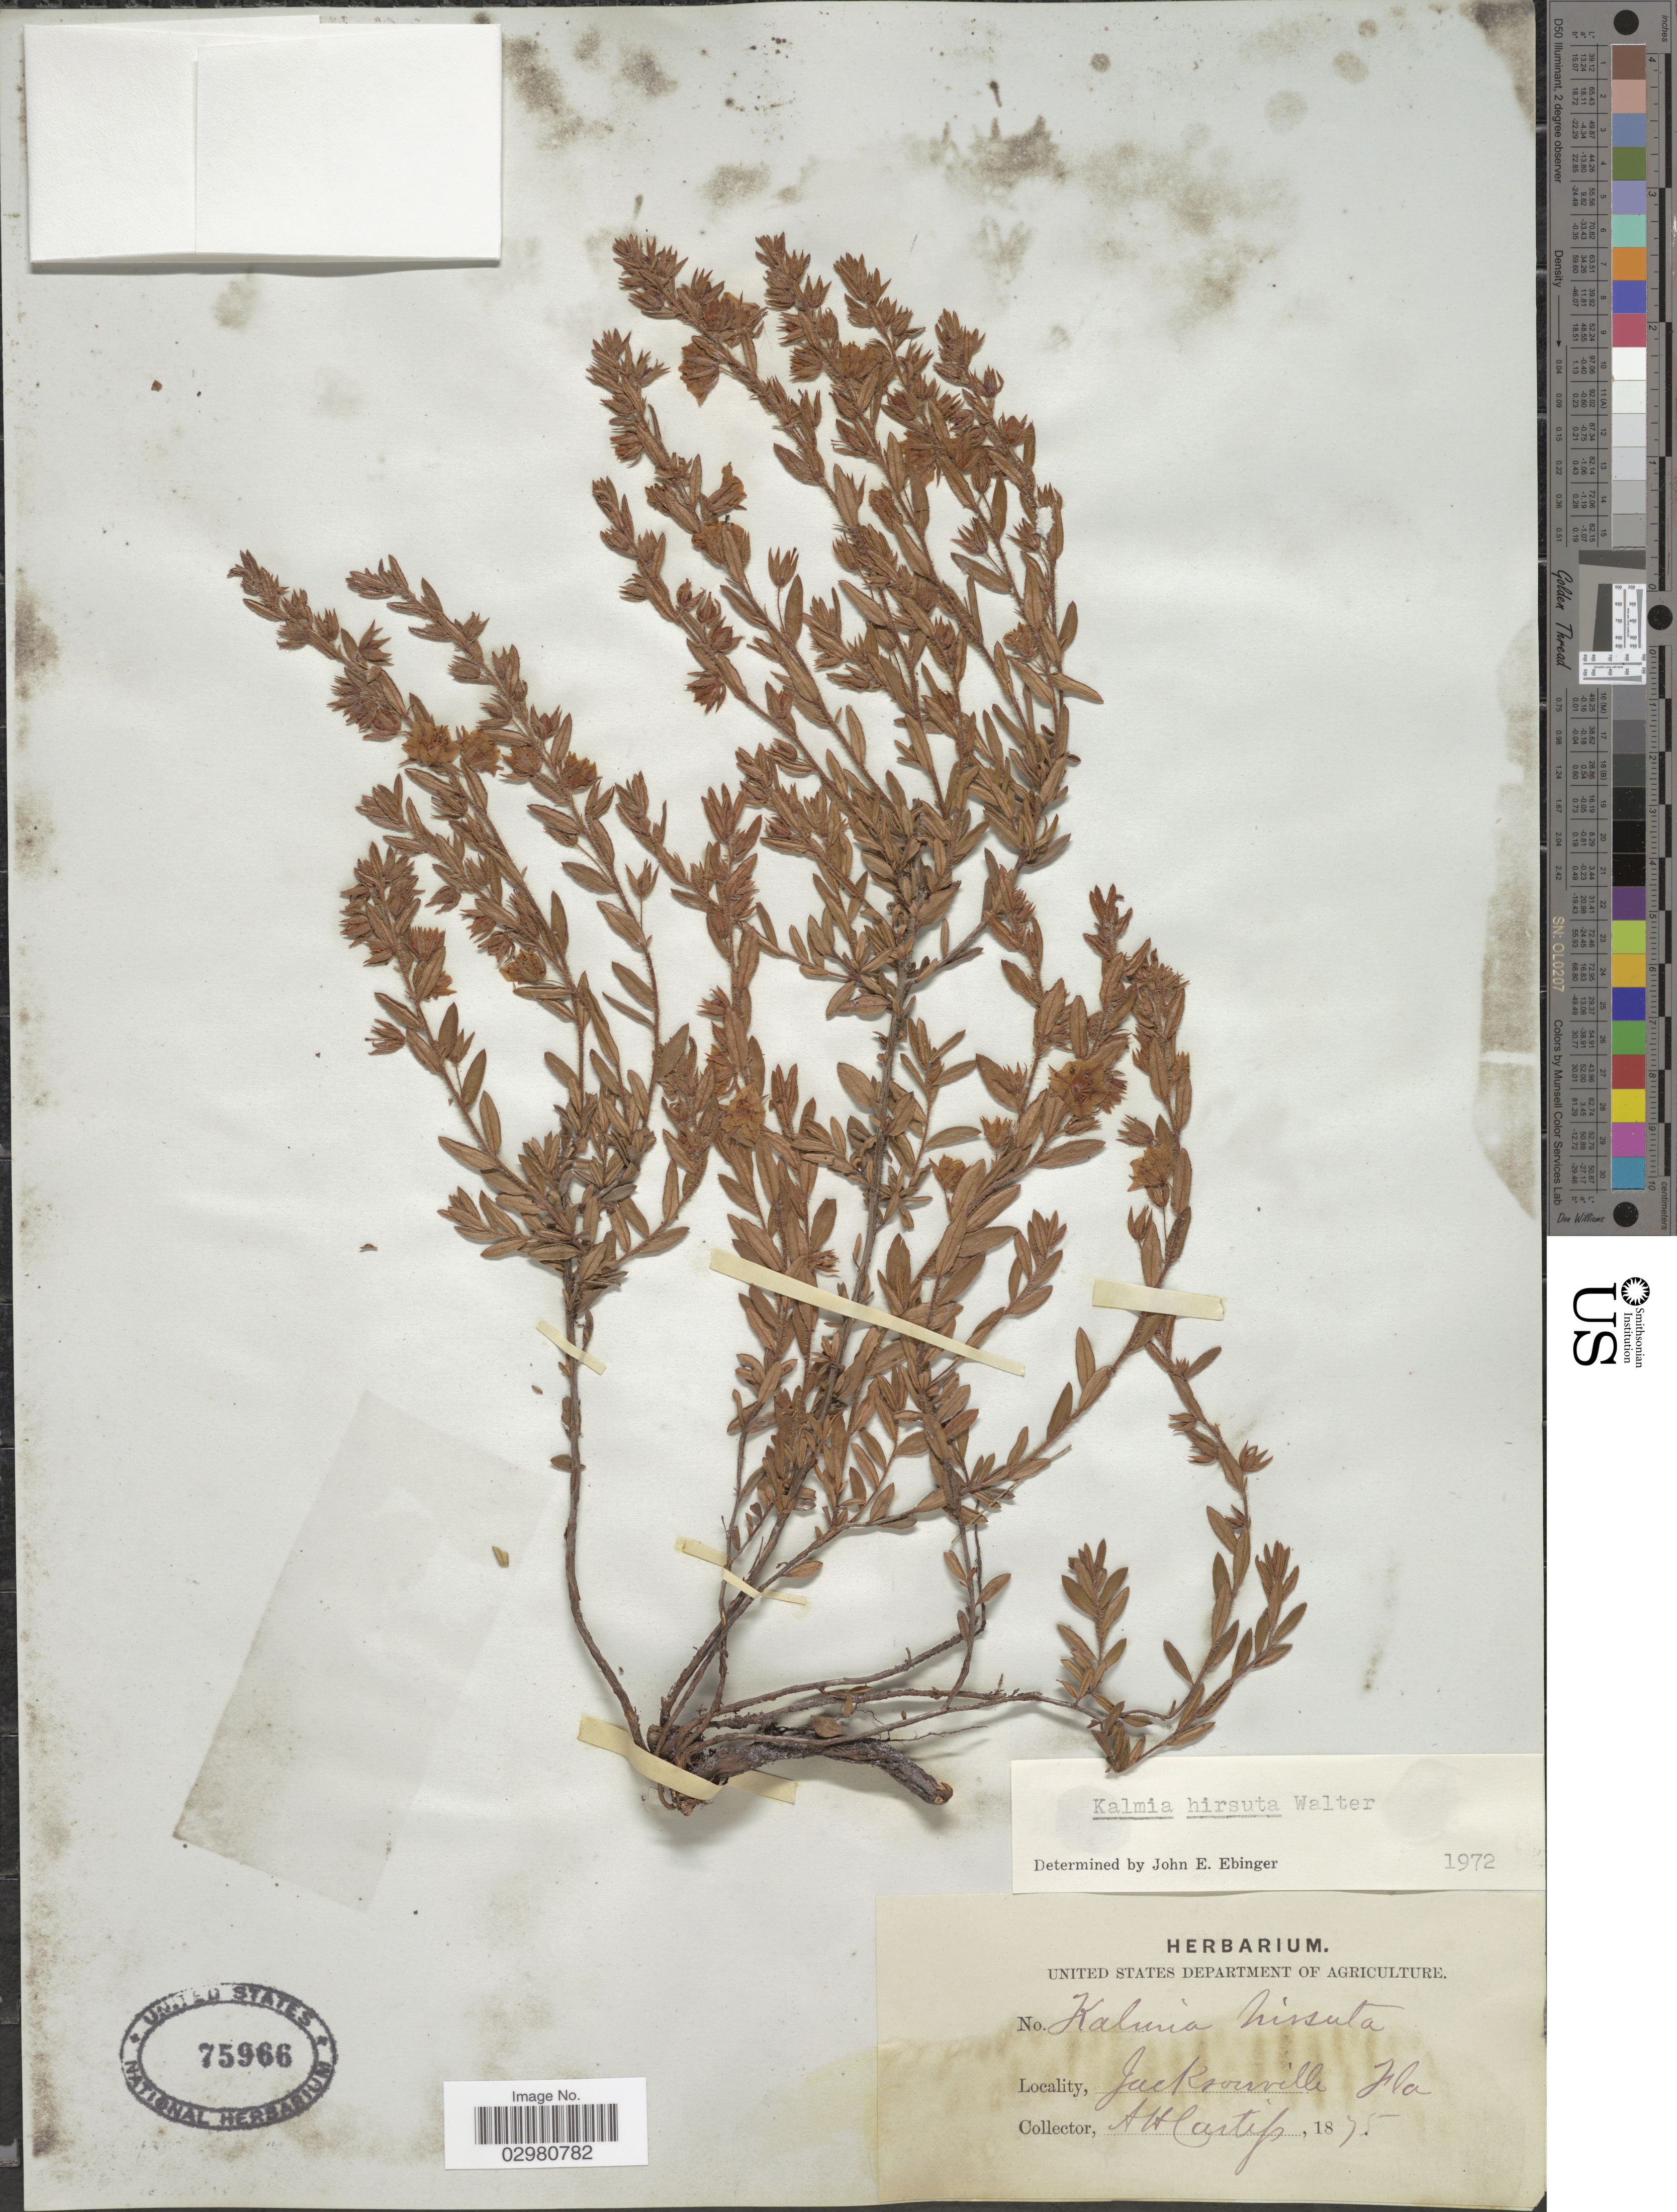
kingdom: Plantae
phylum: Tracheophyta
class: Magnoliopsida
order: Ericales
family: Ericaceae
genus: Kalmia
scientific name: Kalmia hirsuta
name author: Walter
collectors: A. H. Curtiss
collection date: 1875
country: United States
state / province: Florida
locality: Jacksonville Fla.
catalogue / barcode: US 75966